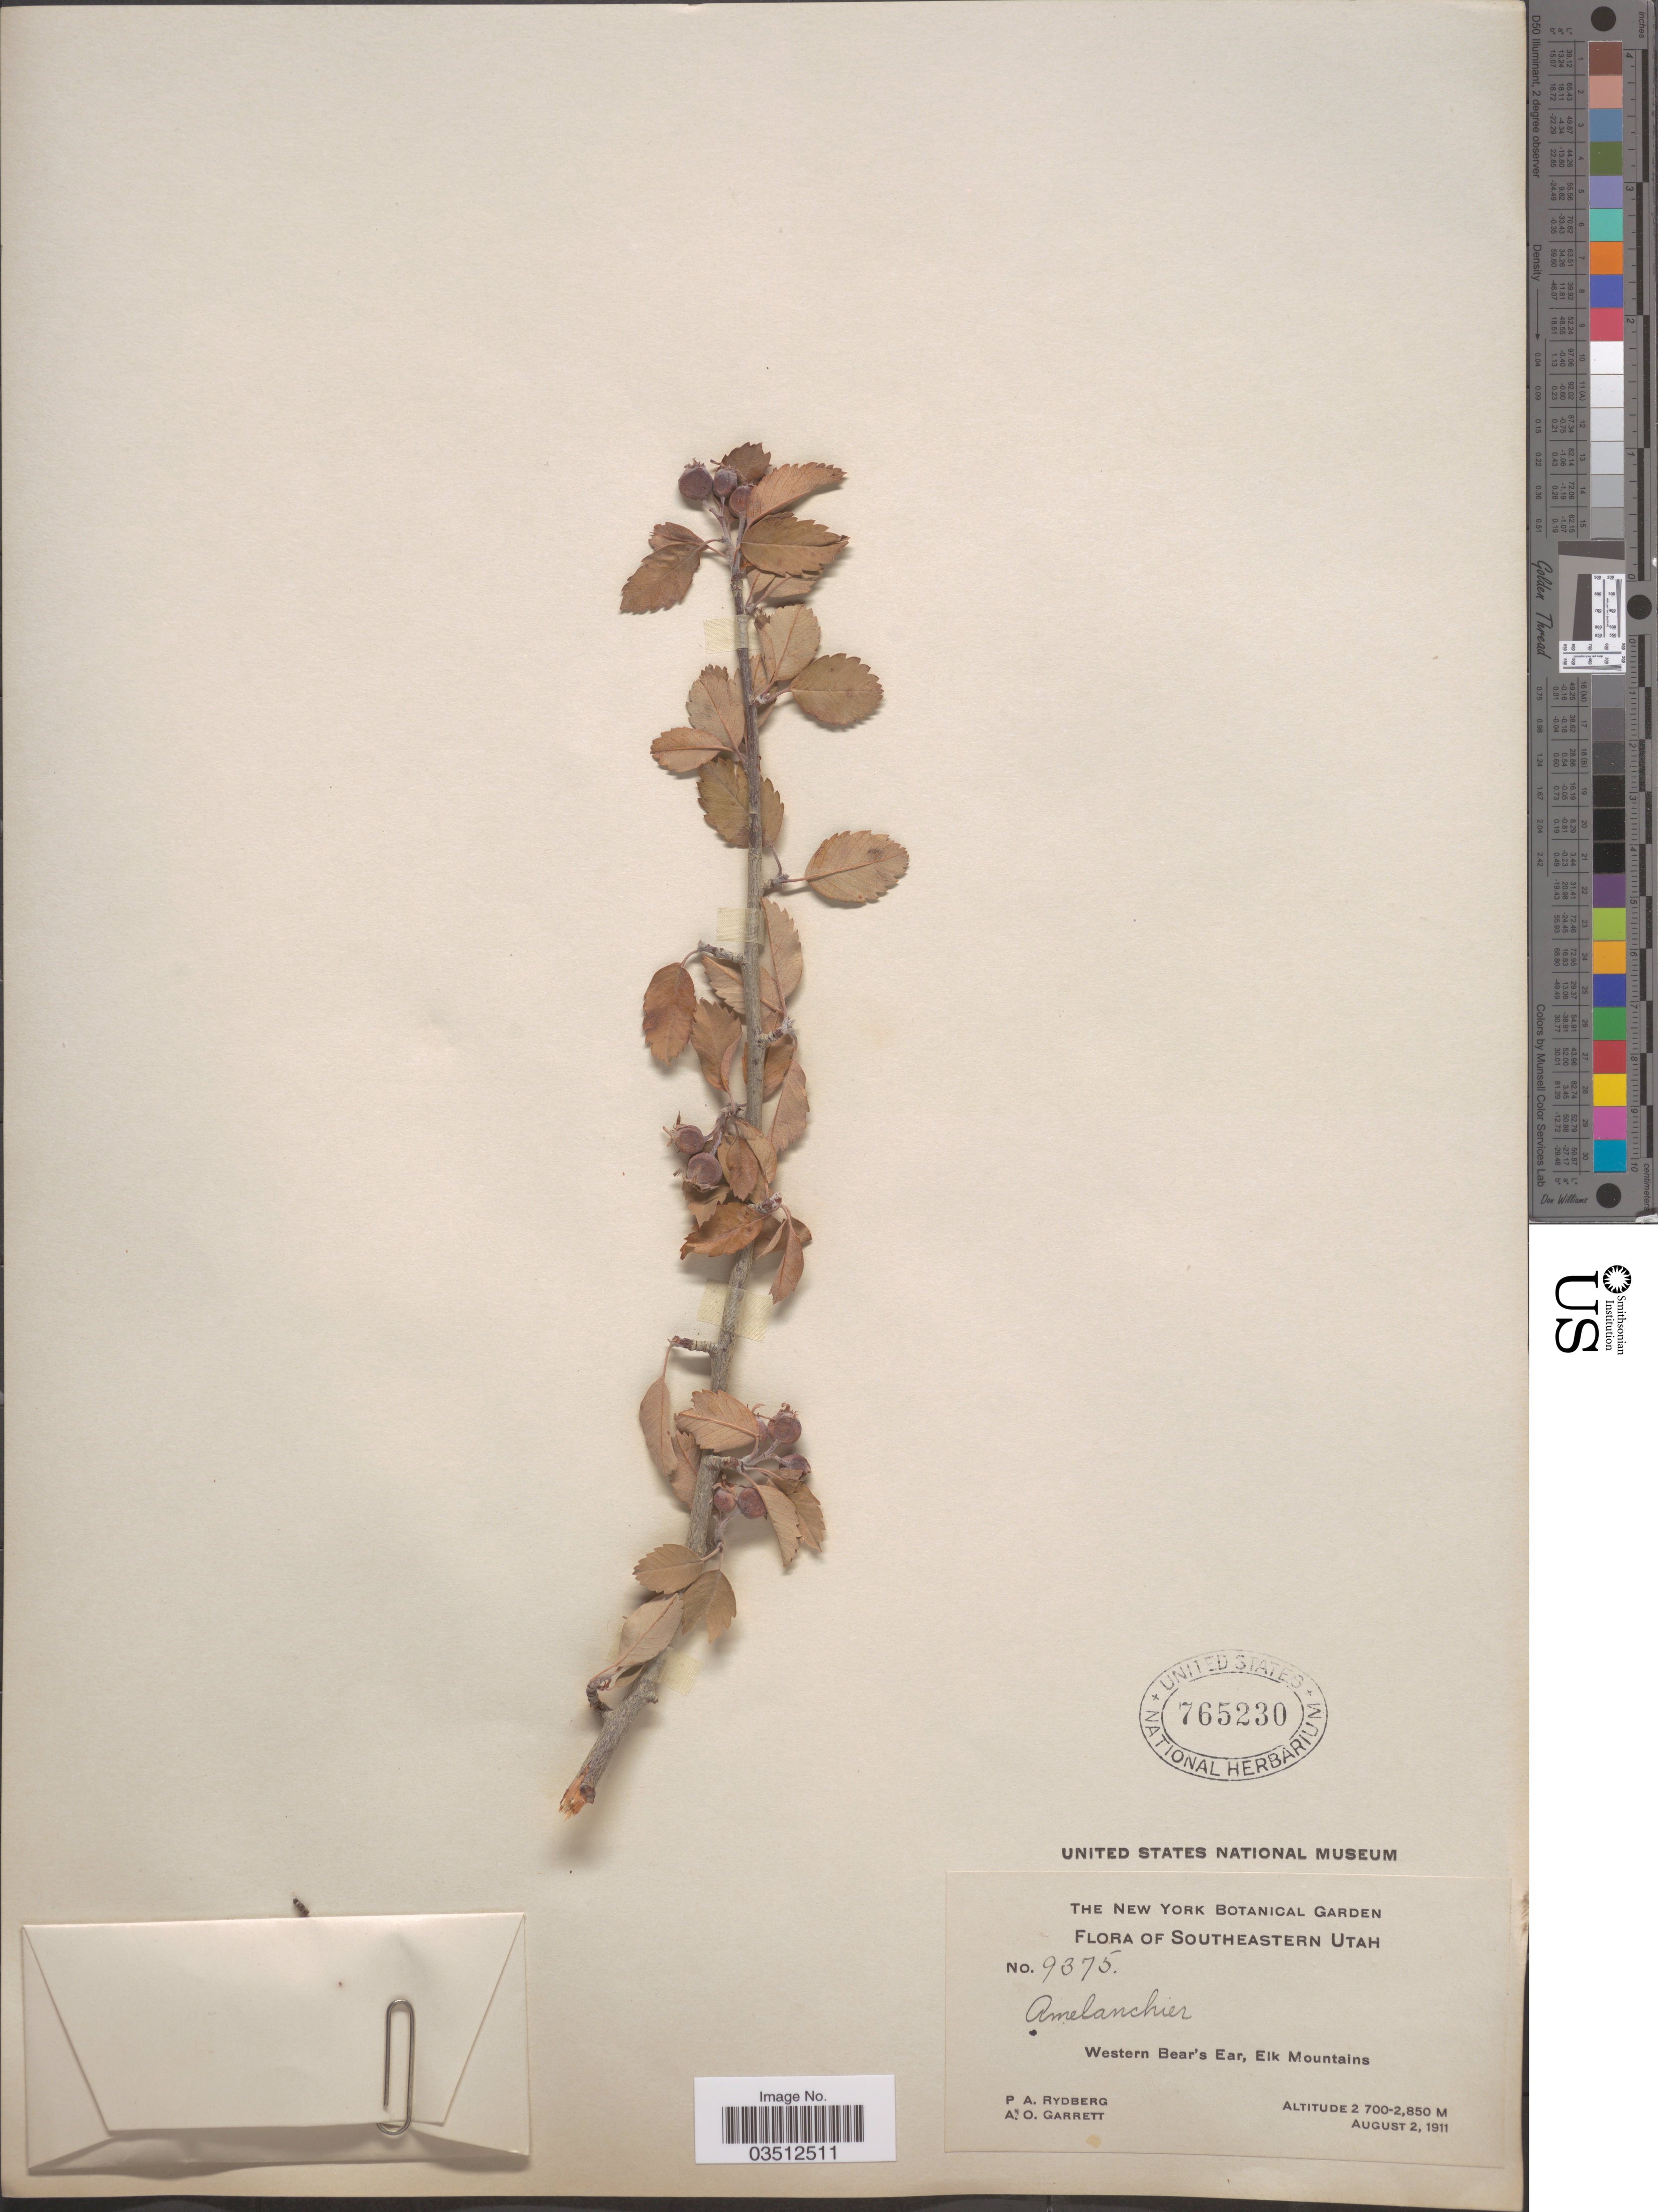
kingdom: Plantae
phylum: Tracheophyta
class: Magnoliopsida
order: Rosales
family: Rosaceae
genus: Amelanchier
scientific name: Amelanchier prunifolia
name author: Greene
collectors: P. A. Rydberg & A. O. Garrett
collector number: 9375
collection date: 1911-08-02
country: United States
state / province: Utah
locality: Southeastern Utah. Western Bear's Ear, Elk Mountains.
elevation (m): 2700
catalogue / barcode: US 765230